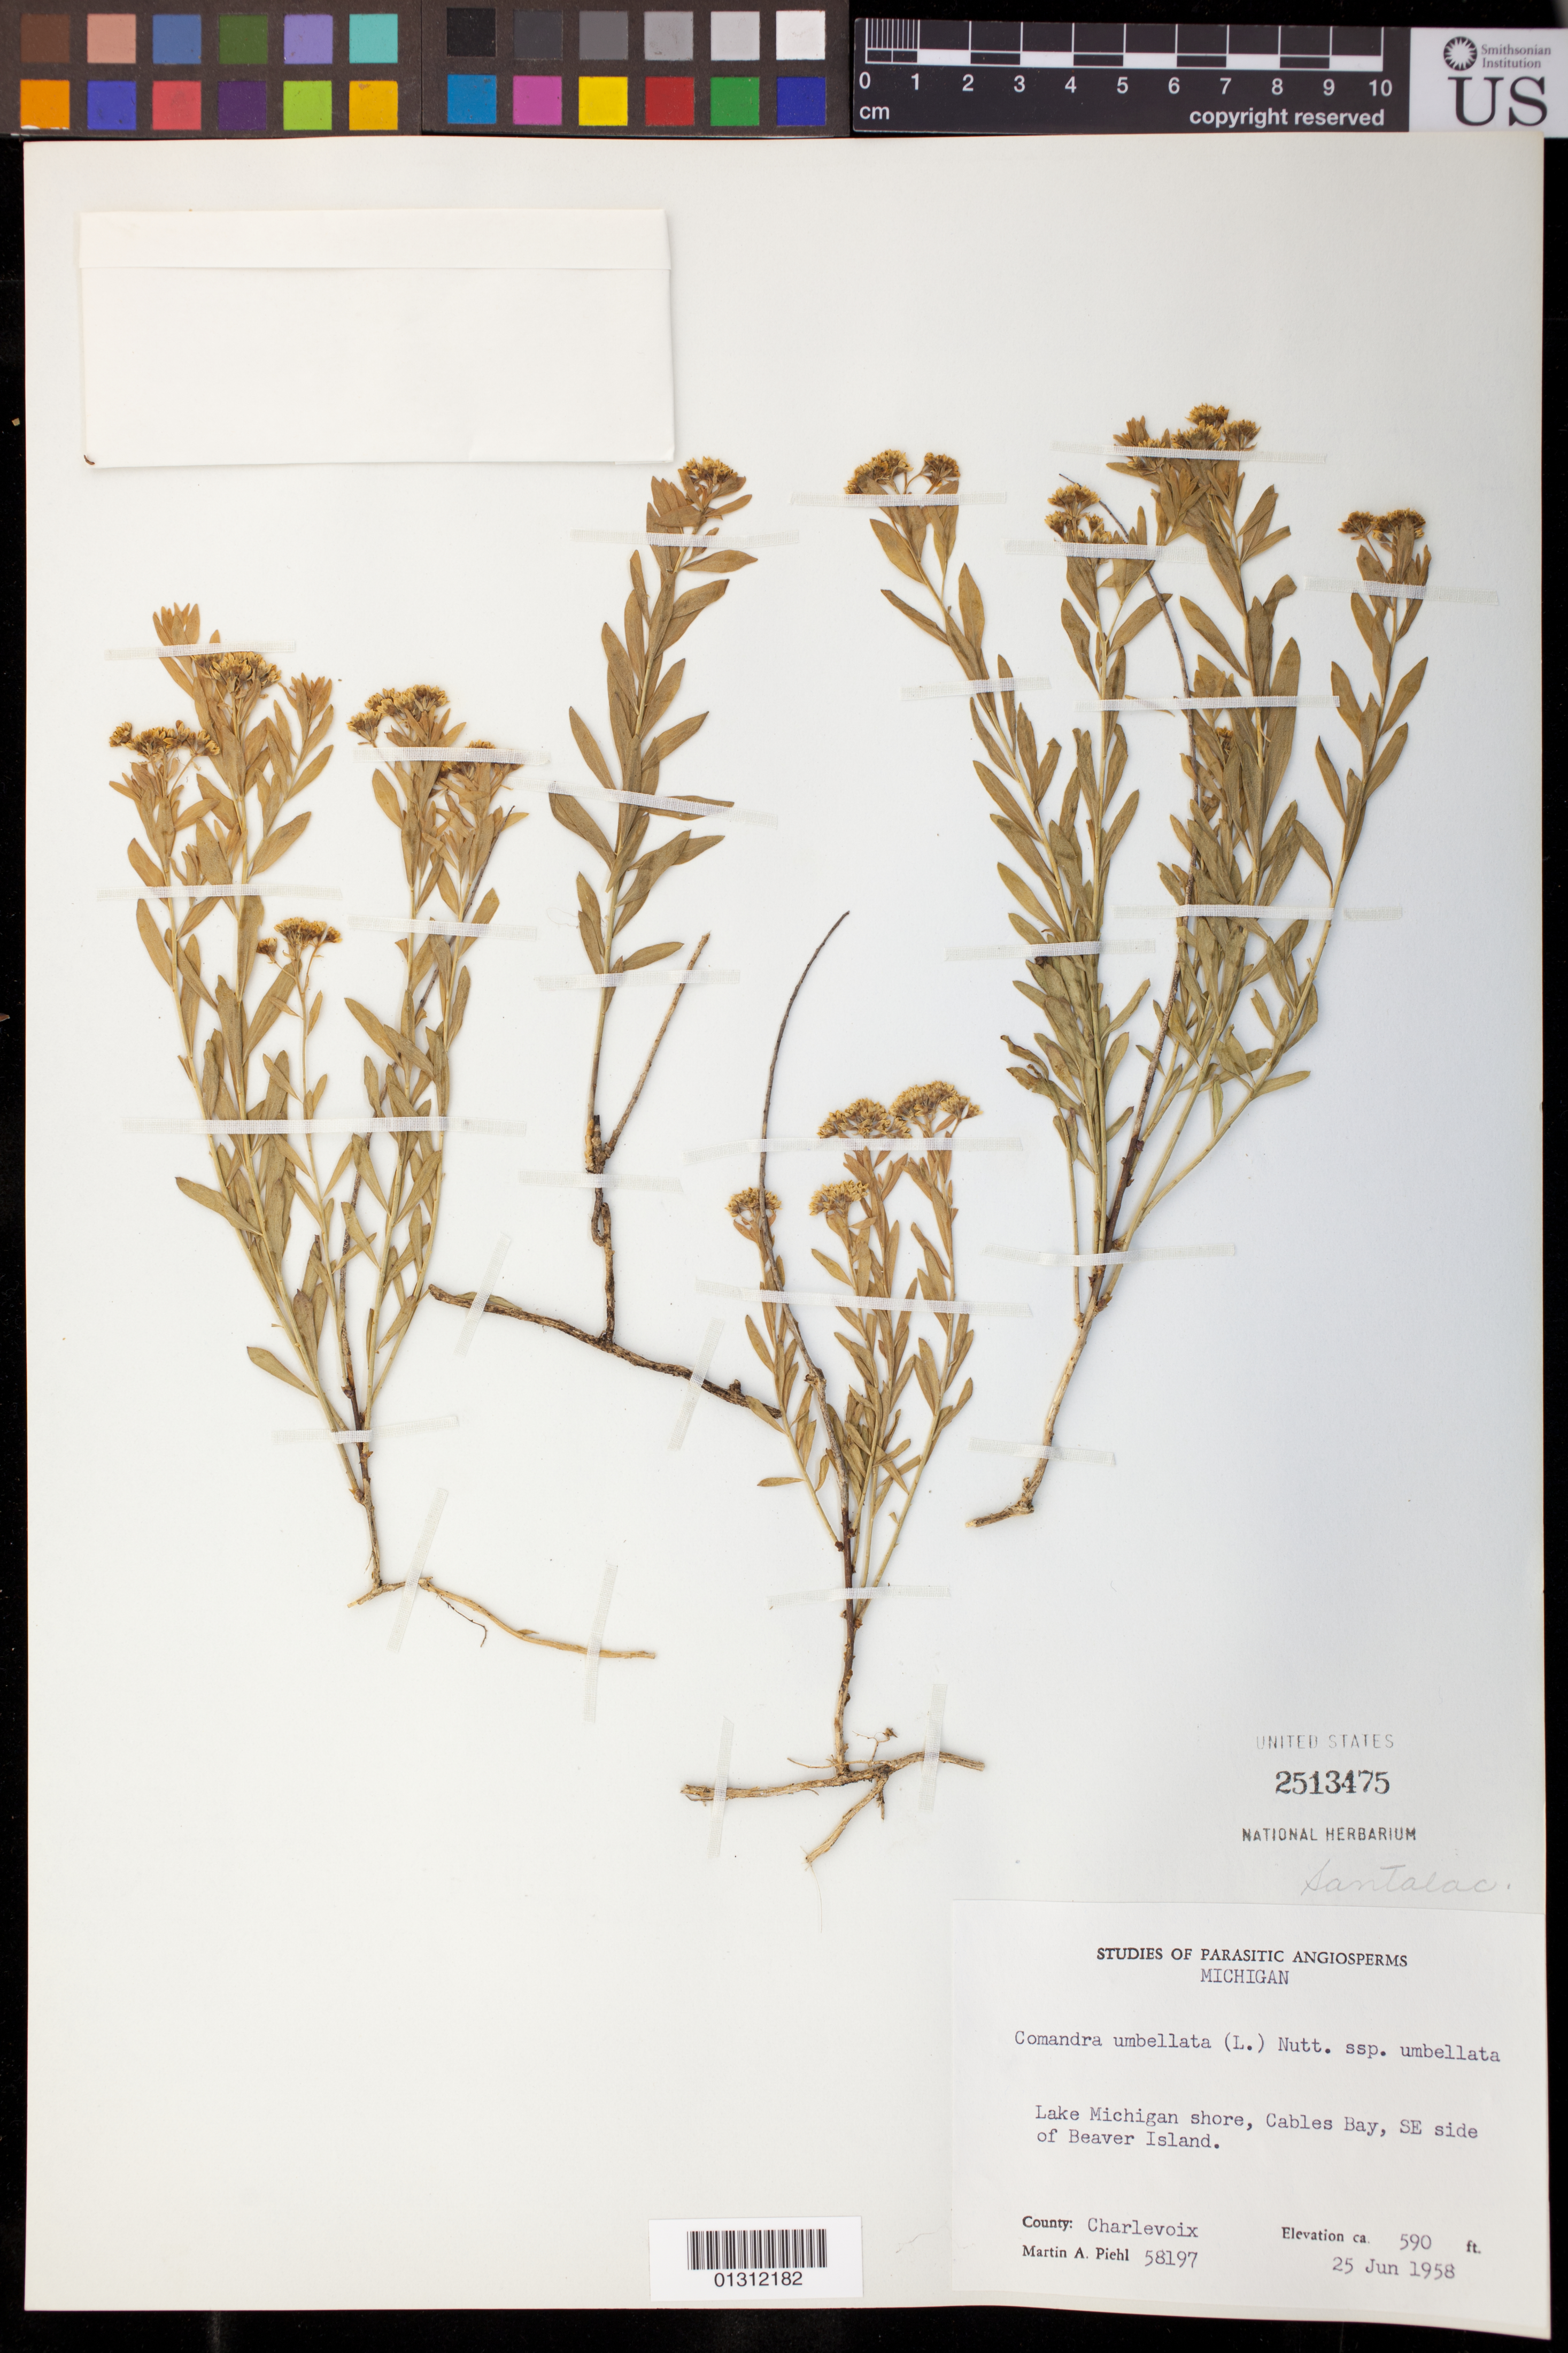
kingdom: Plantae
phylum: Tracheophyta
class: Magnoliopsida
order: Santalales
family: Comandraceae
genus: Comandra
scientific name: Comandra umbellata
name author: (L.) Nutt.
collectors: M. Piehl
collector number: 58197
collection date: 1958-06-25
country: United States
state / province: Michigan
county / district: Charlevoix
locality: Lake Michigan shore, Cables Bay, SE side of Beaver Island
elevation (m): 180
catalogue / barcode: US 2513475